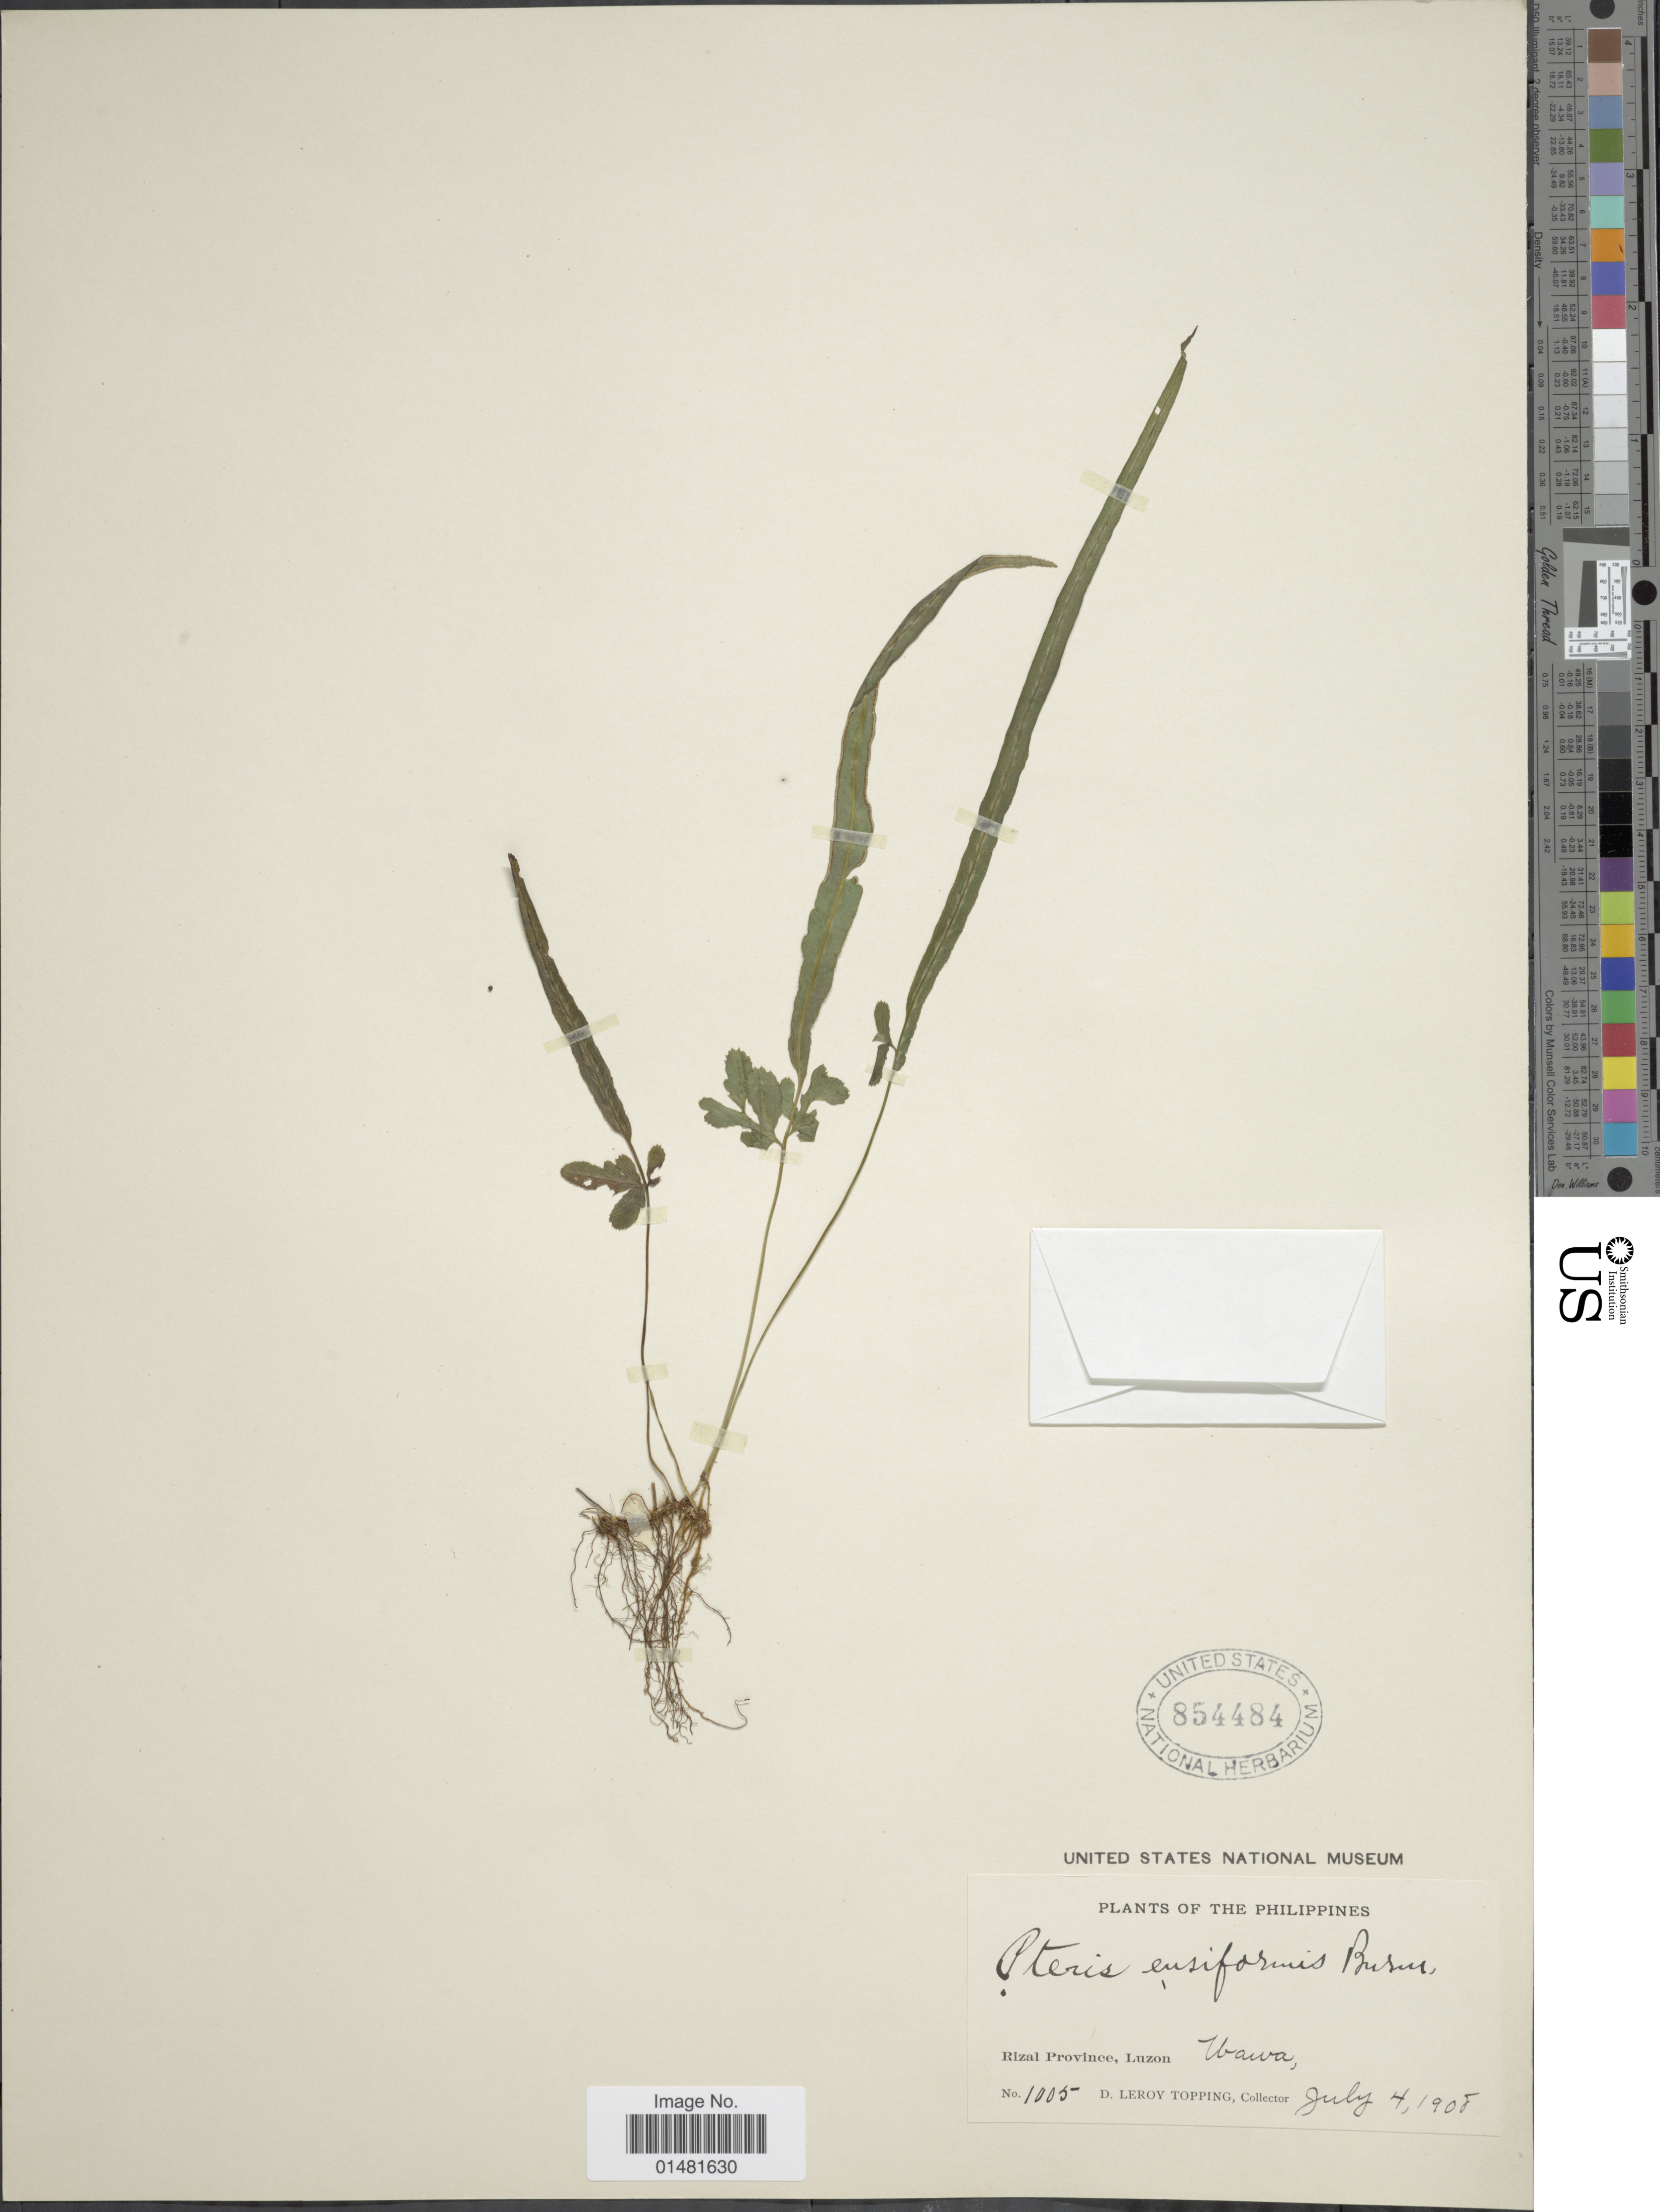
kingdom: Plantae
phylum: Tracheophyta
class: Polypodiopsida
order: Polypodiales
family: Pteridaceae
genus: Pteris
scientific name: Pteris ensiformis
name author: Burm. f.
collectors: D. L. Topping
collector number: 1005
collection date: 1908-07-04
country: Philippines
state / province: Calabarzon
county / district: Rizal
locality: Wawa, Luzon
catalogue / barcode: US 854484